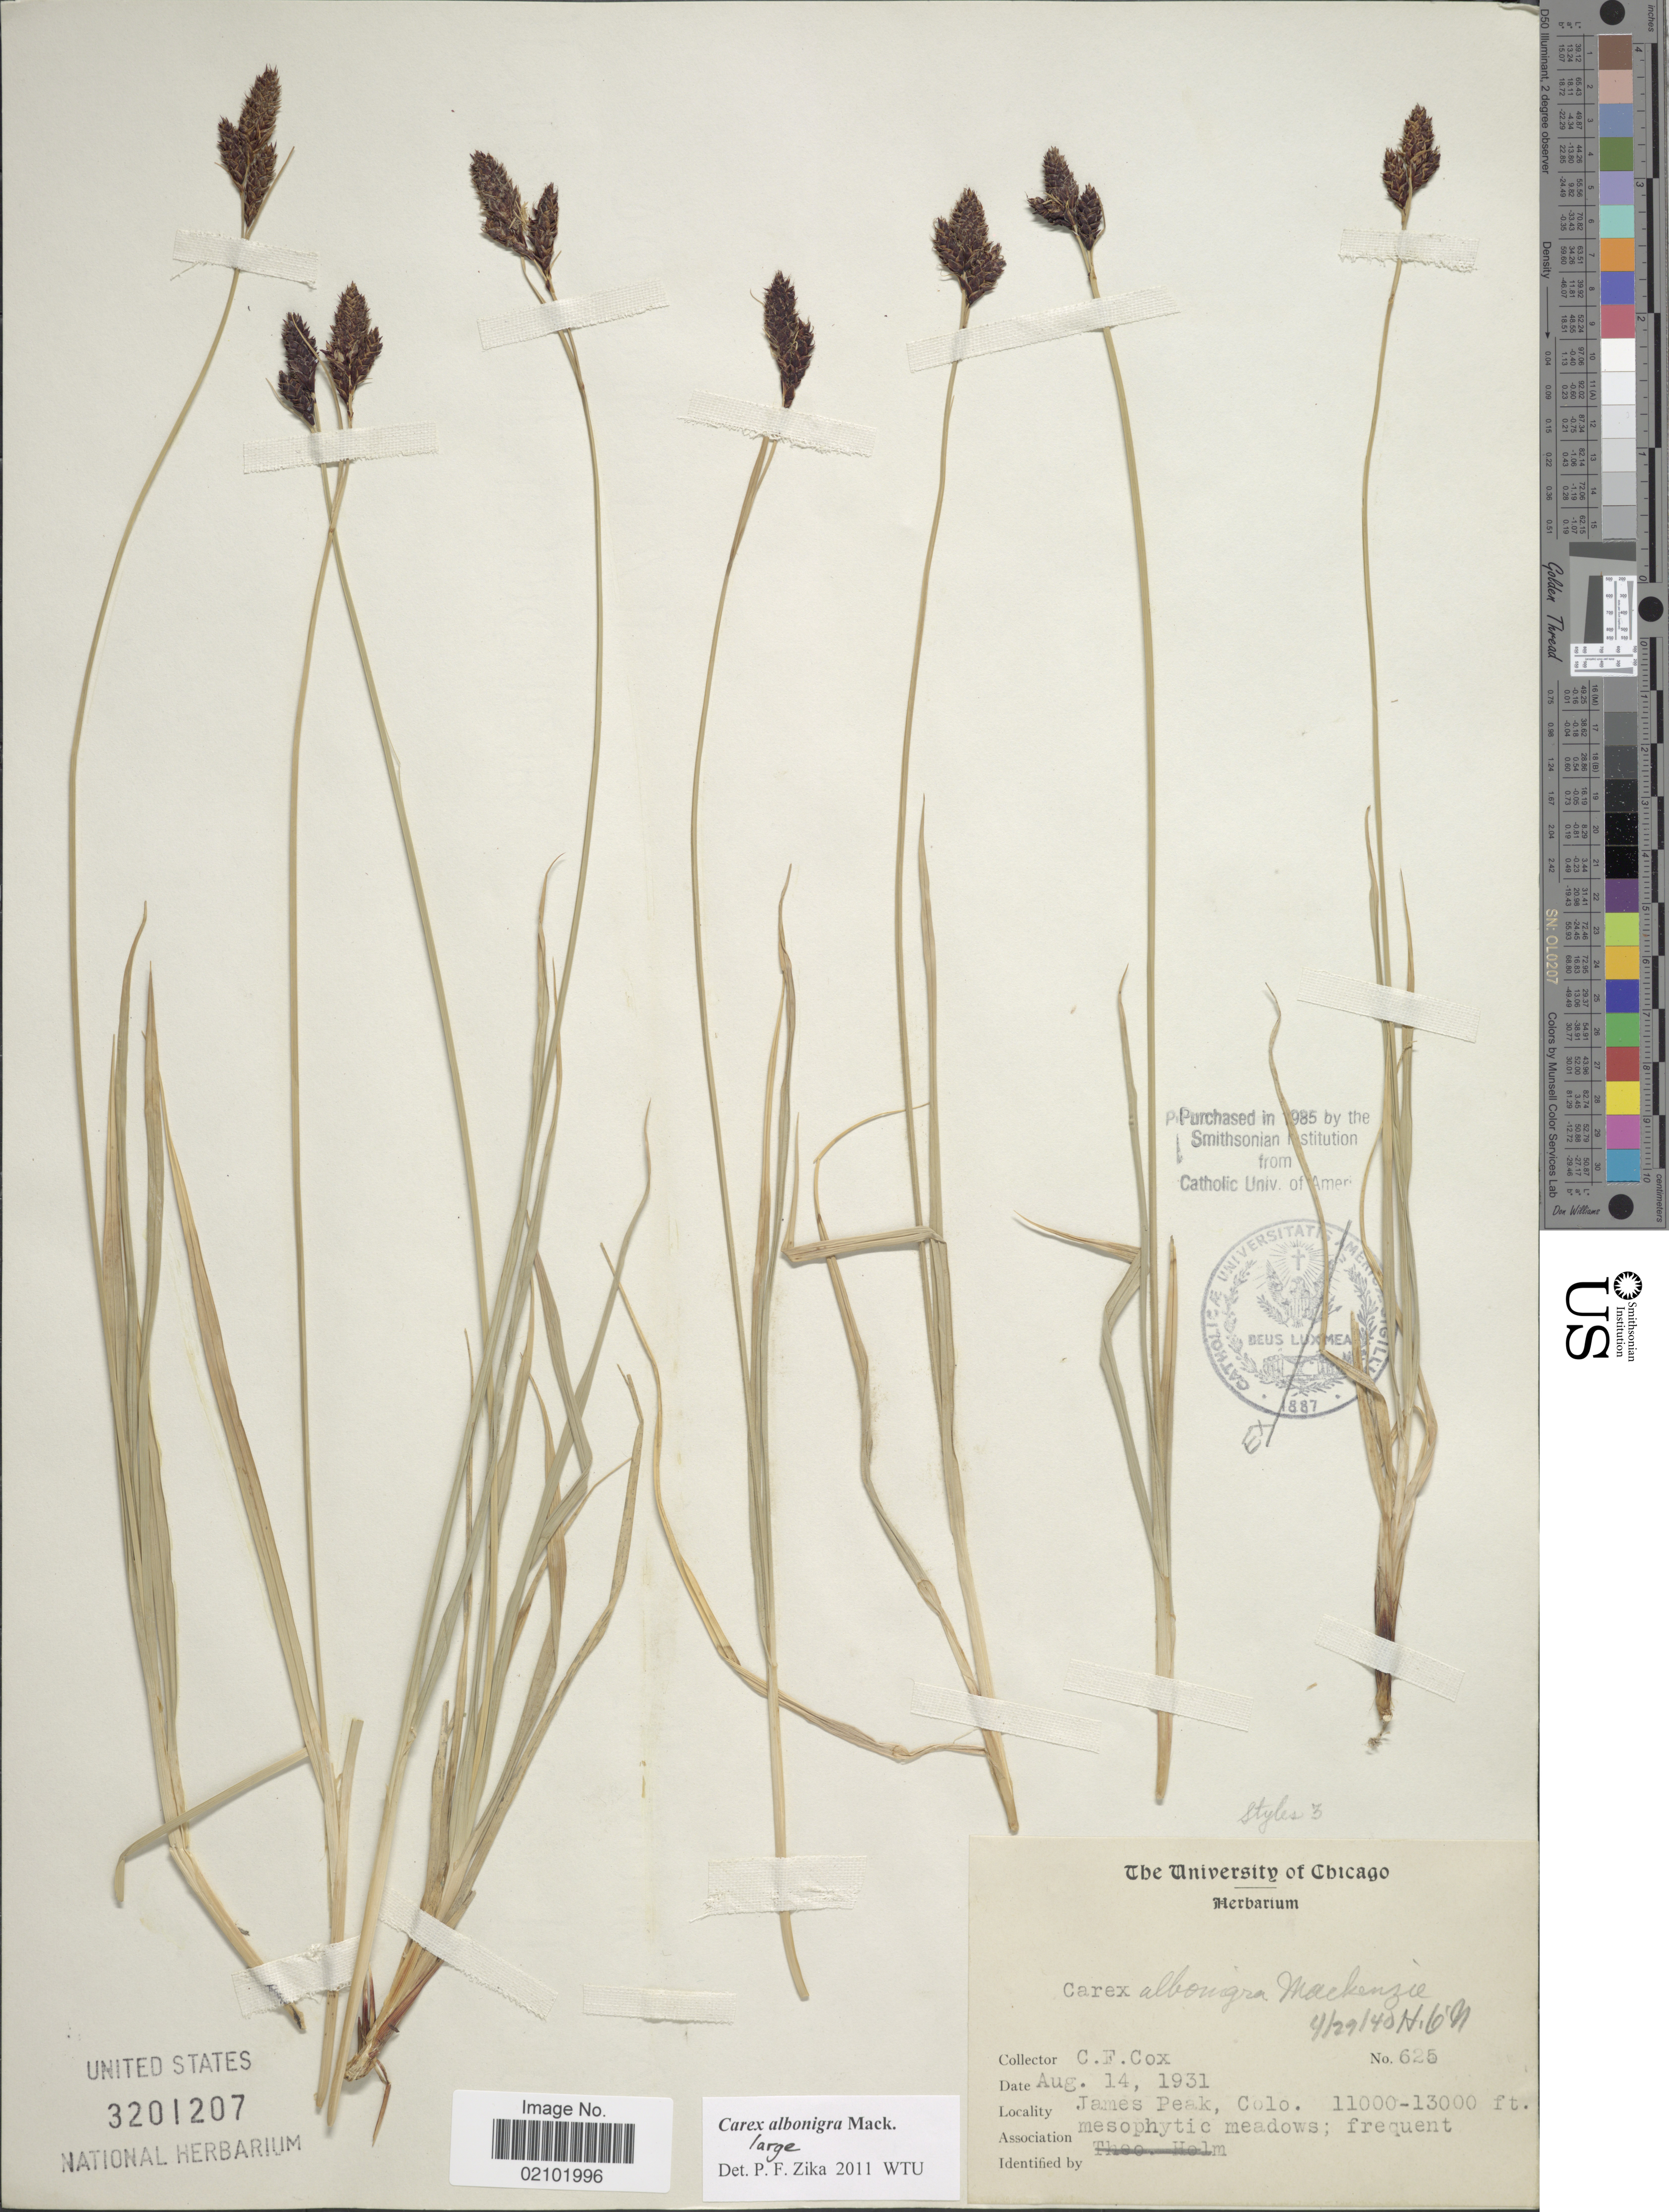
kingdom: Plantae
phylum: Tracheophyta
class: Liliopsida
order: Poales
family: Cyperaceae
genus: Carex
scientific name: Carex albonigra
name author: Mack.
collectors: C. Cox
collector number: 625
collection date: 1931-08-14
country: United States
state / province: Colorado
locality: James Peak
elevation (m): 3353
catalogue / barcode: US 3201207